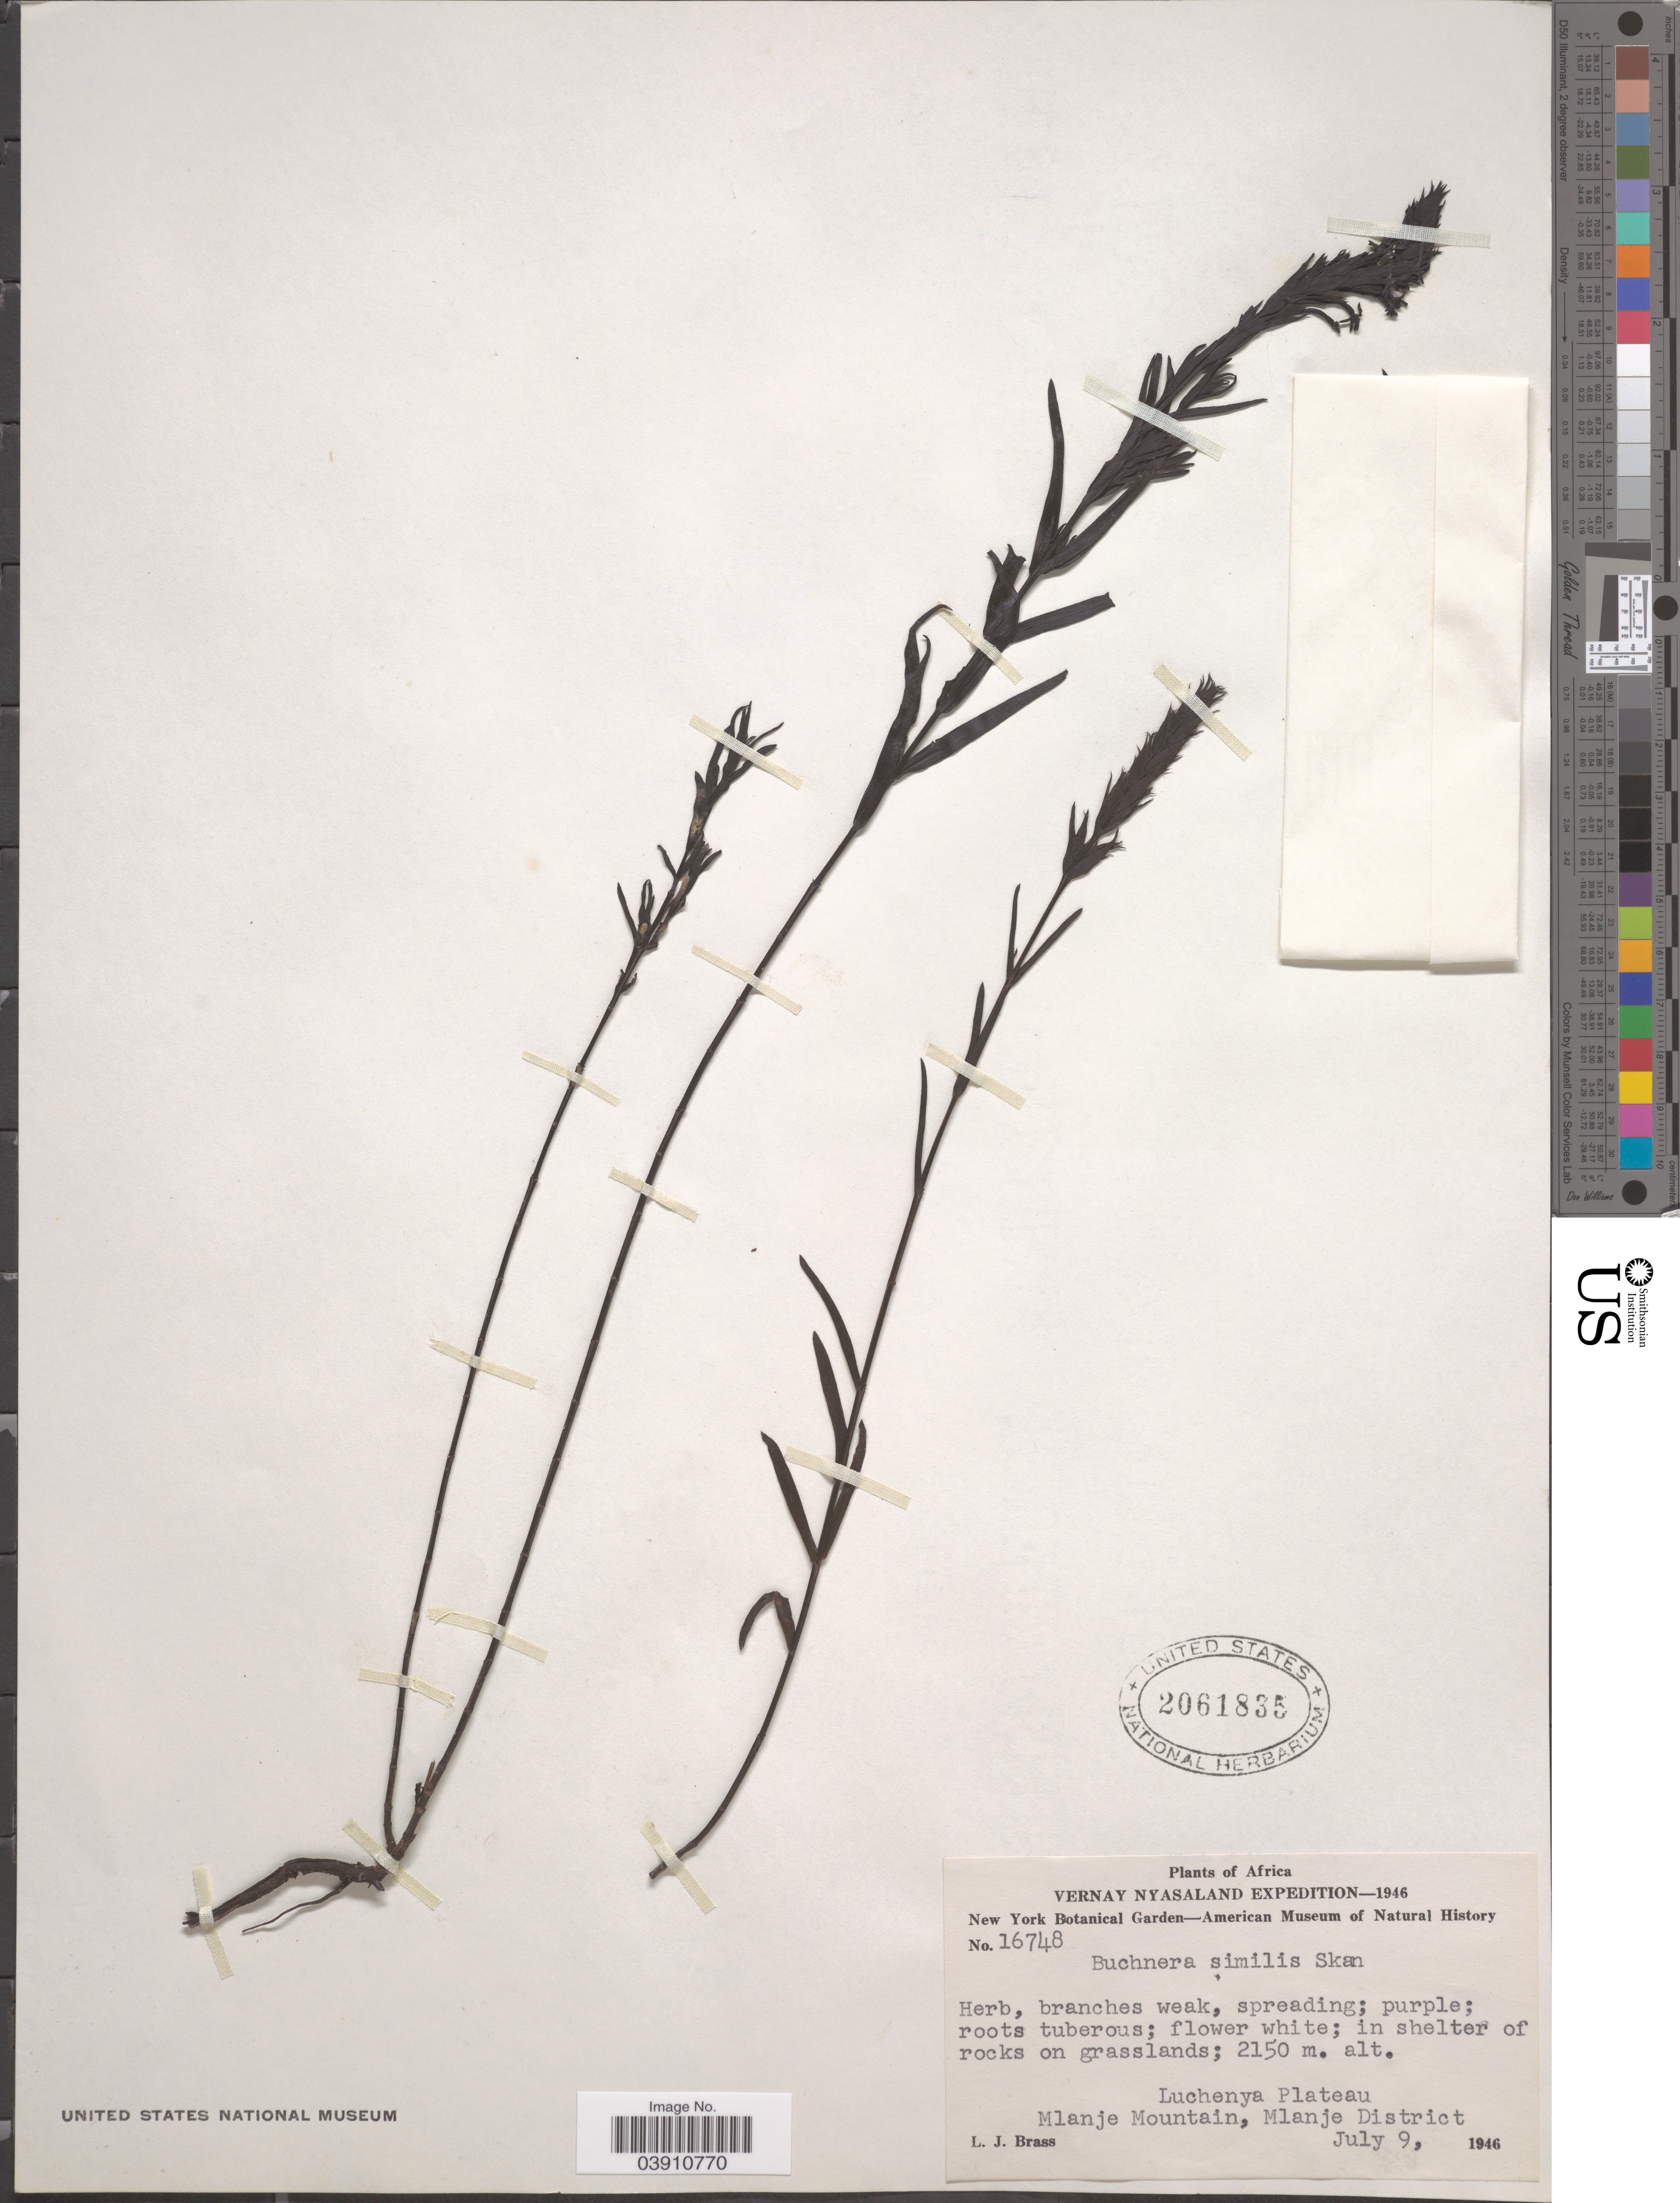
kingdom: Plantae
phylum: Tracheophyta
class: Magnoliopsida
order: Lamiales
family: Orobanchaceae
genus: Buchnera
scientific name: Buchnera similis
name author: Skan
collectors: L. J. Brass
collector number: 16748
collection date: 1946-07-09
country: Malawi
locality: Vernay Nyasaland. Luchenya Plateau. Mlanje Mountain, Mlanje District.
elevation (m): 2150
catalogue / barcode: US 2061835